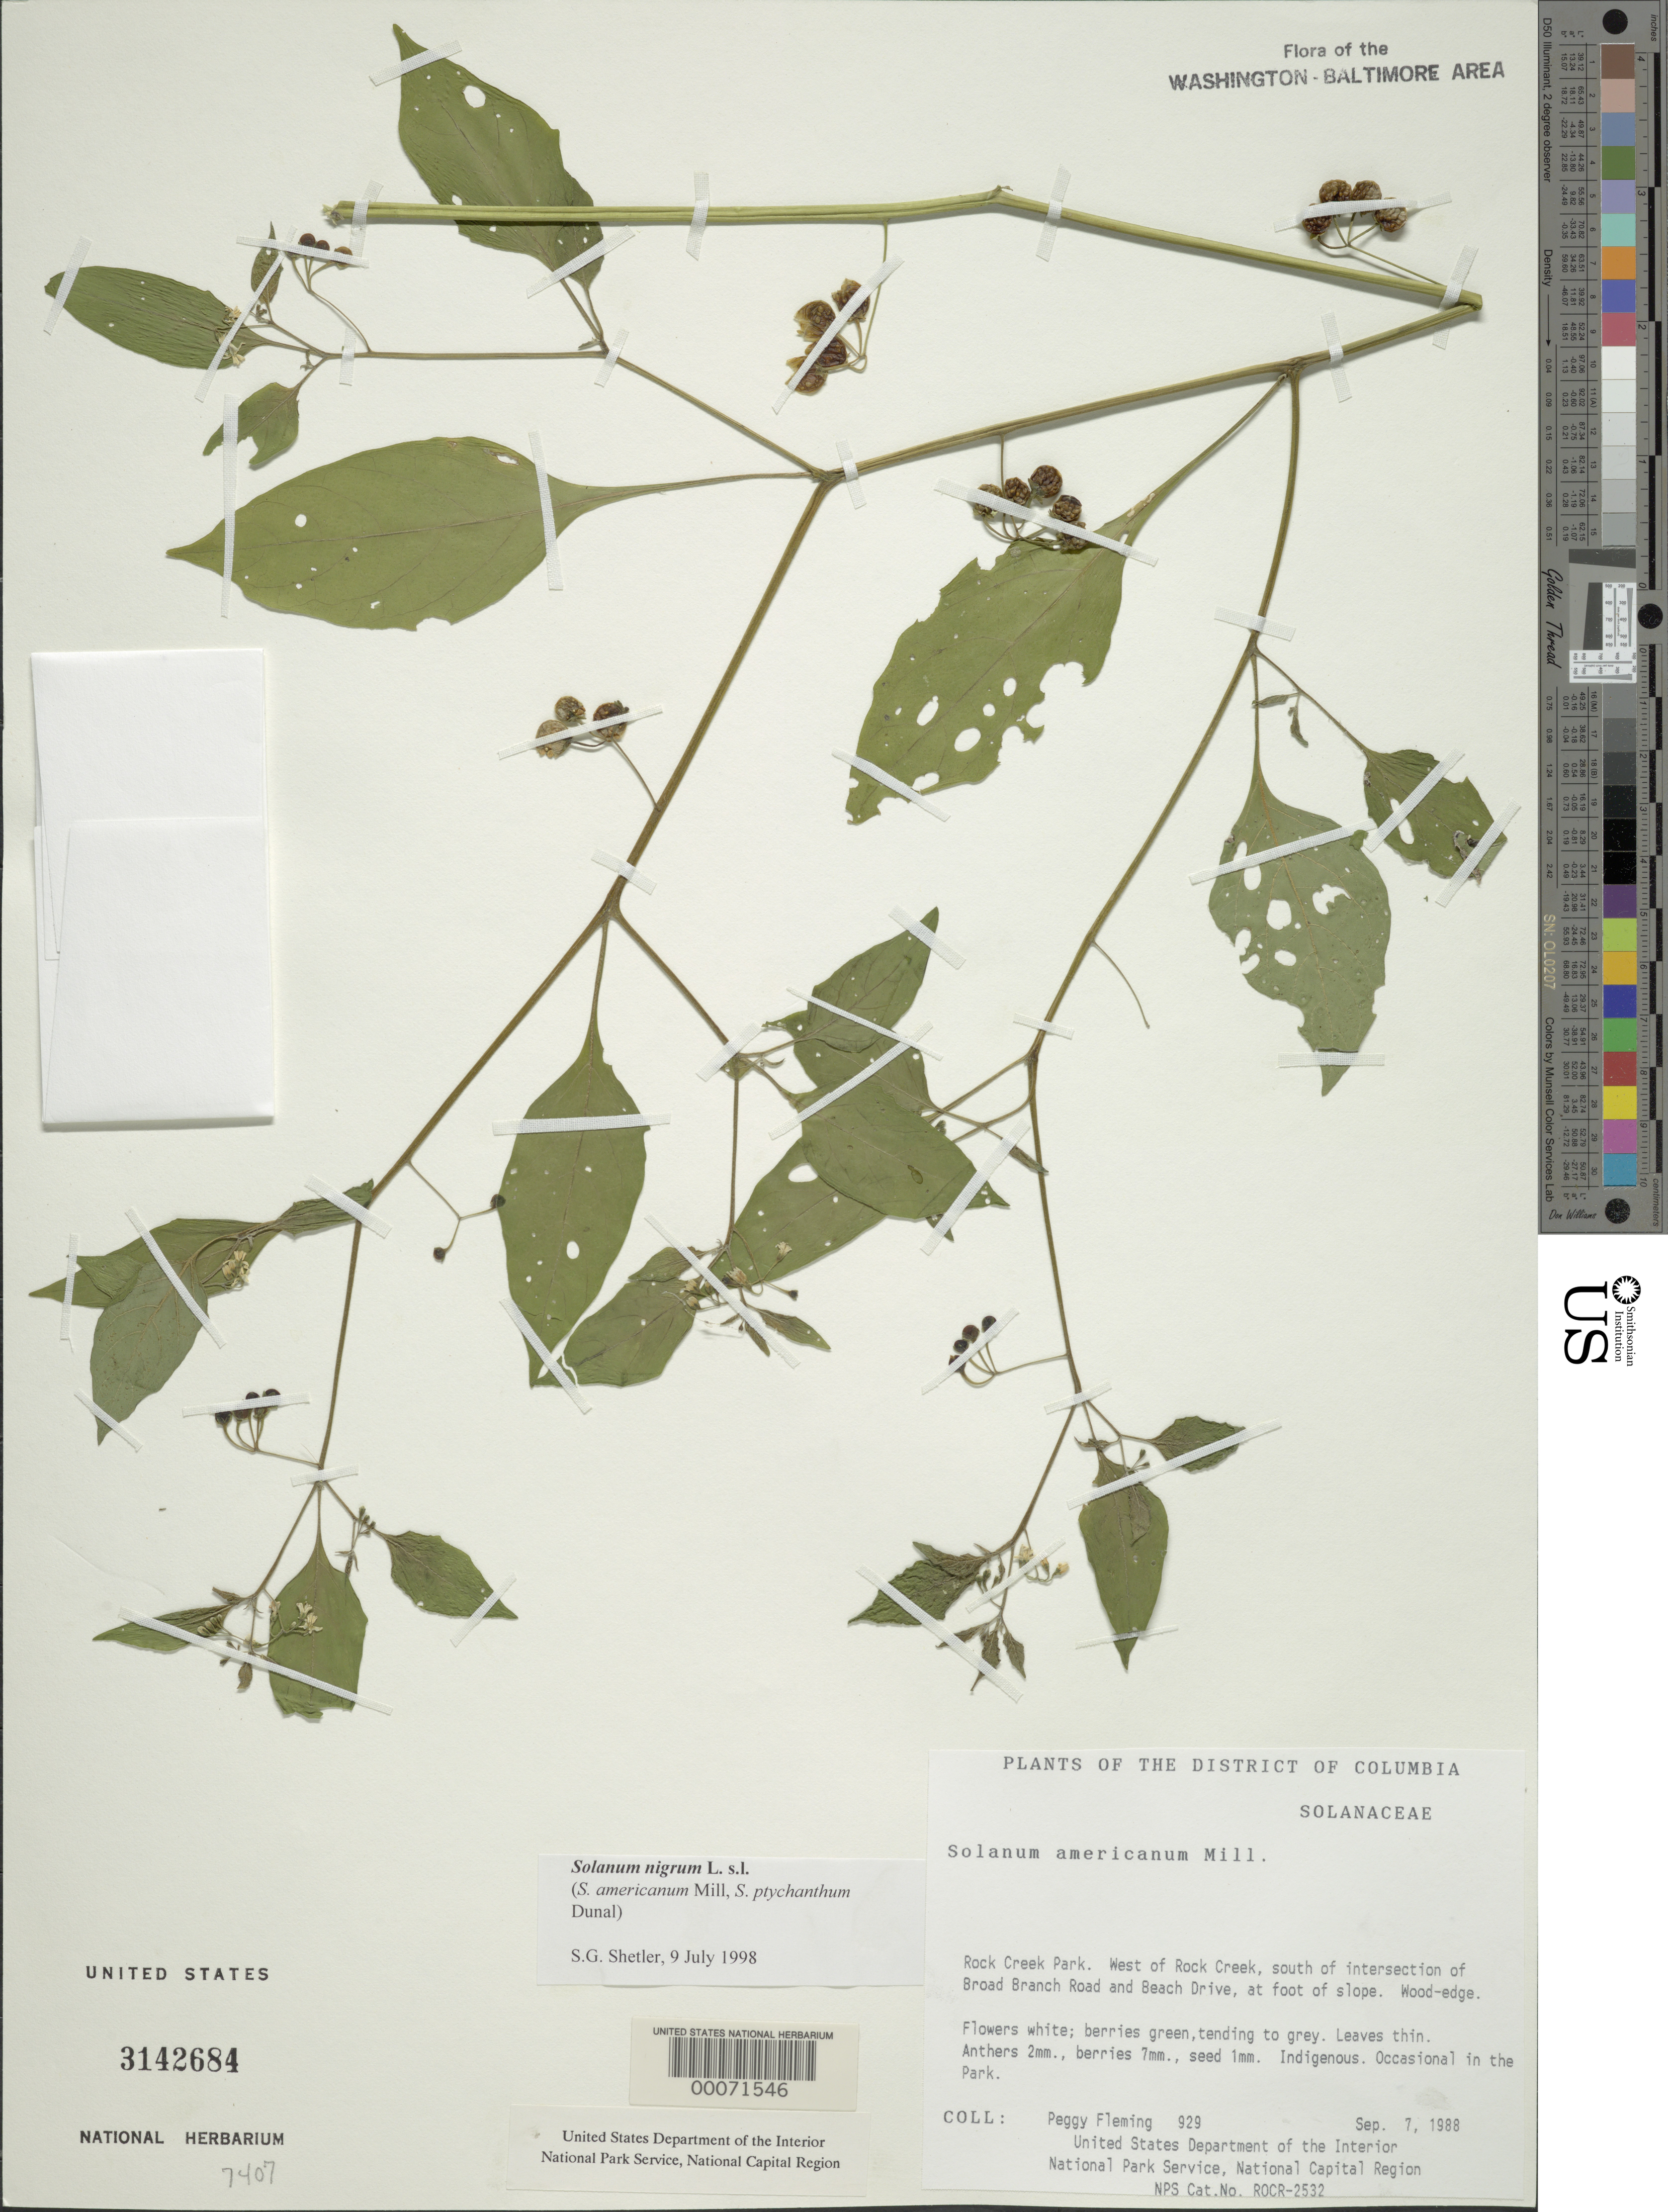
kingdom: Plantae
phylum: Tracheophyta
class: Magnoliopsida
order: Solanales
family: Solanaceae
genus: Solanum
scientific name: Solanum emulans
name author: Raf.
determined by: Knapp, S. D.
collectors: P. Fleming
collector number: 929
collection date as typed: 07 Sep 1988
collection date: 1988-09-07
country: United States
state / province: District of Columbia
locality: Rock Creek Park, W of Rock Creek, S of Broad Branch Road and Beach Drive Rock Creek Park and vicinity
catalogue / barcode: US 3142684